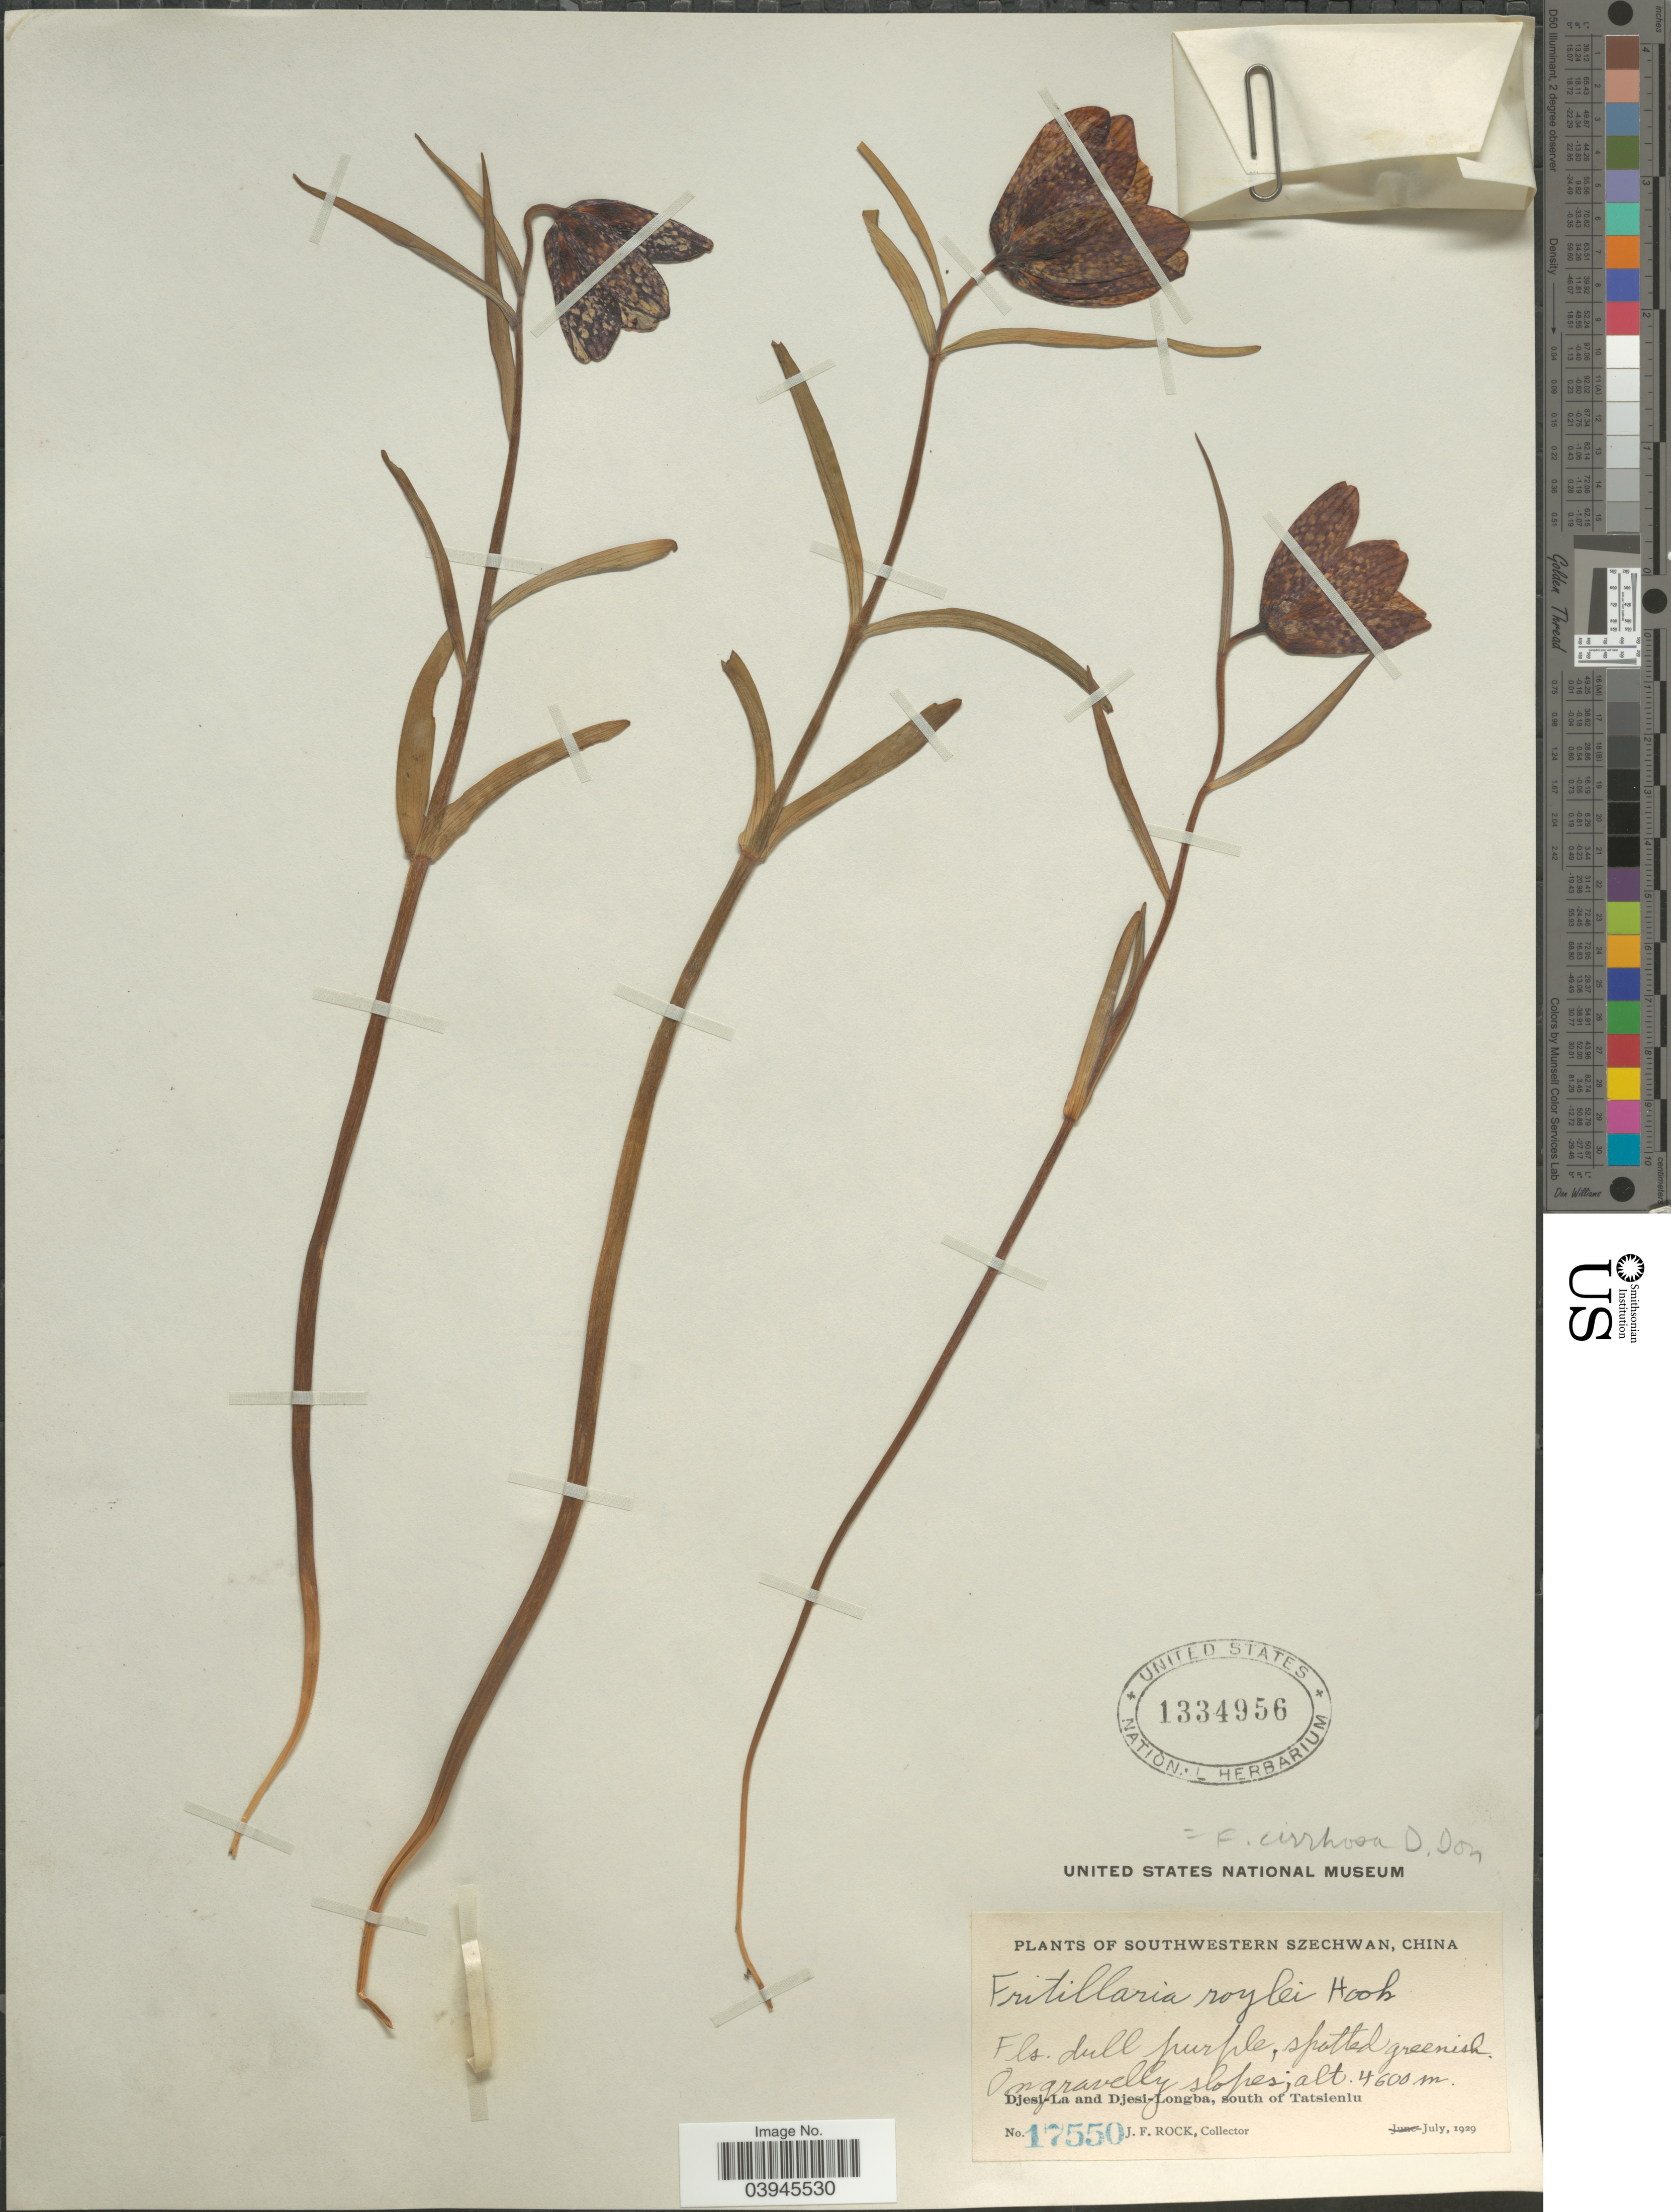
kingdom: Plantae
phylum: Tracheophyta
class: Liliopsida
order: Liliales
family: Liliaceae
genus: Fritillaria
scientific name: Fritillaria cirrhosa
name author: D. Don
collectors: J. Rock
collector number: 17550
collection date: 1929-07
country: China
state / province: Sichuan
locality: Southwestern Szechwan. Djesi-La and Djesi-Longba, south of Tatsienlu.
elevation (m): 4600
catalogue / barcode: US 1334956